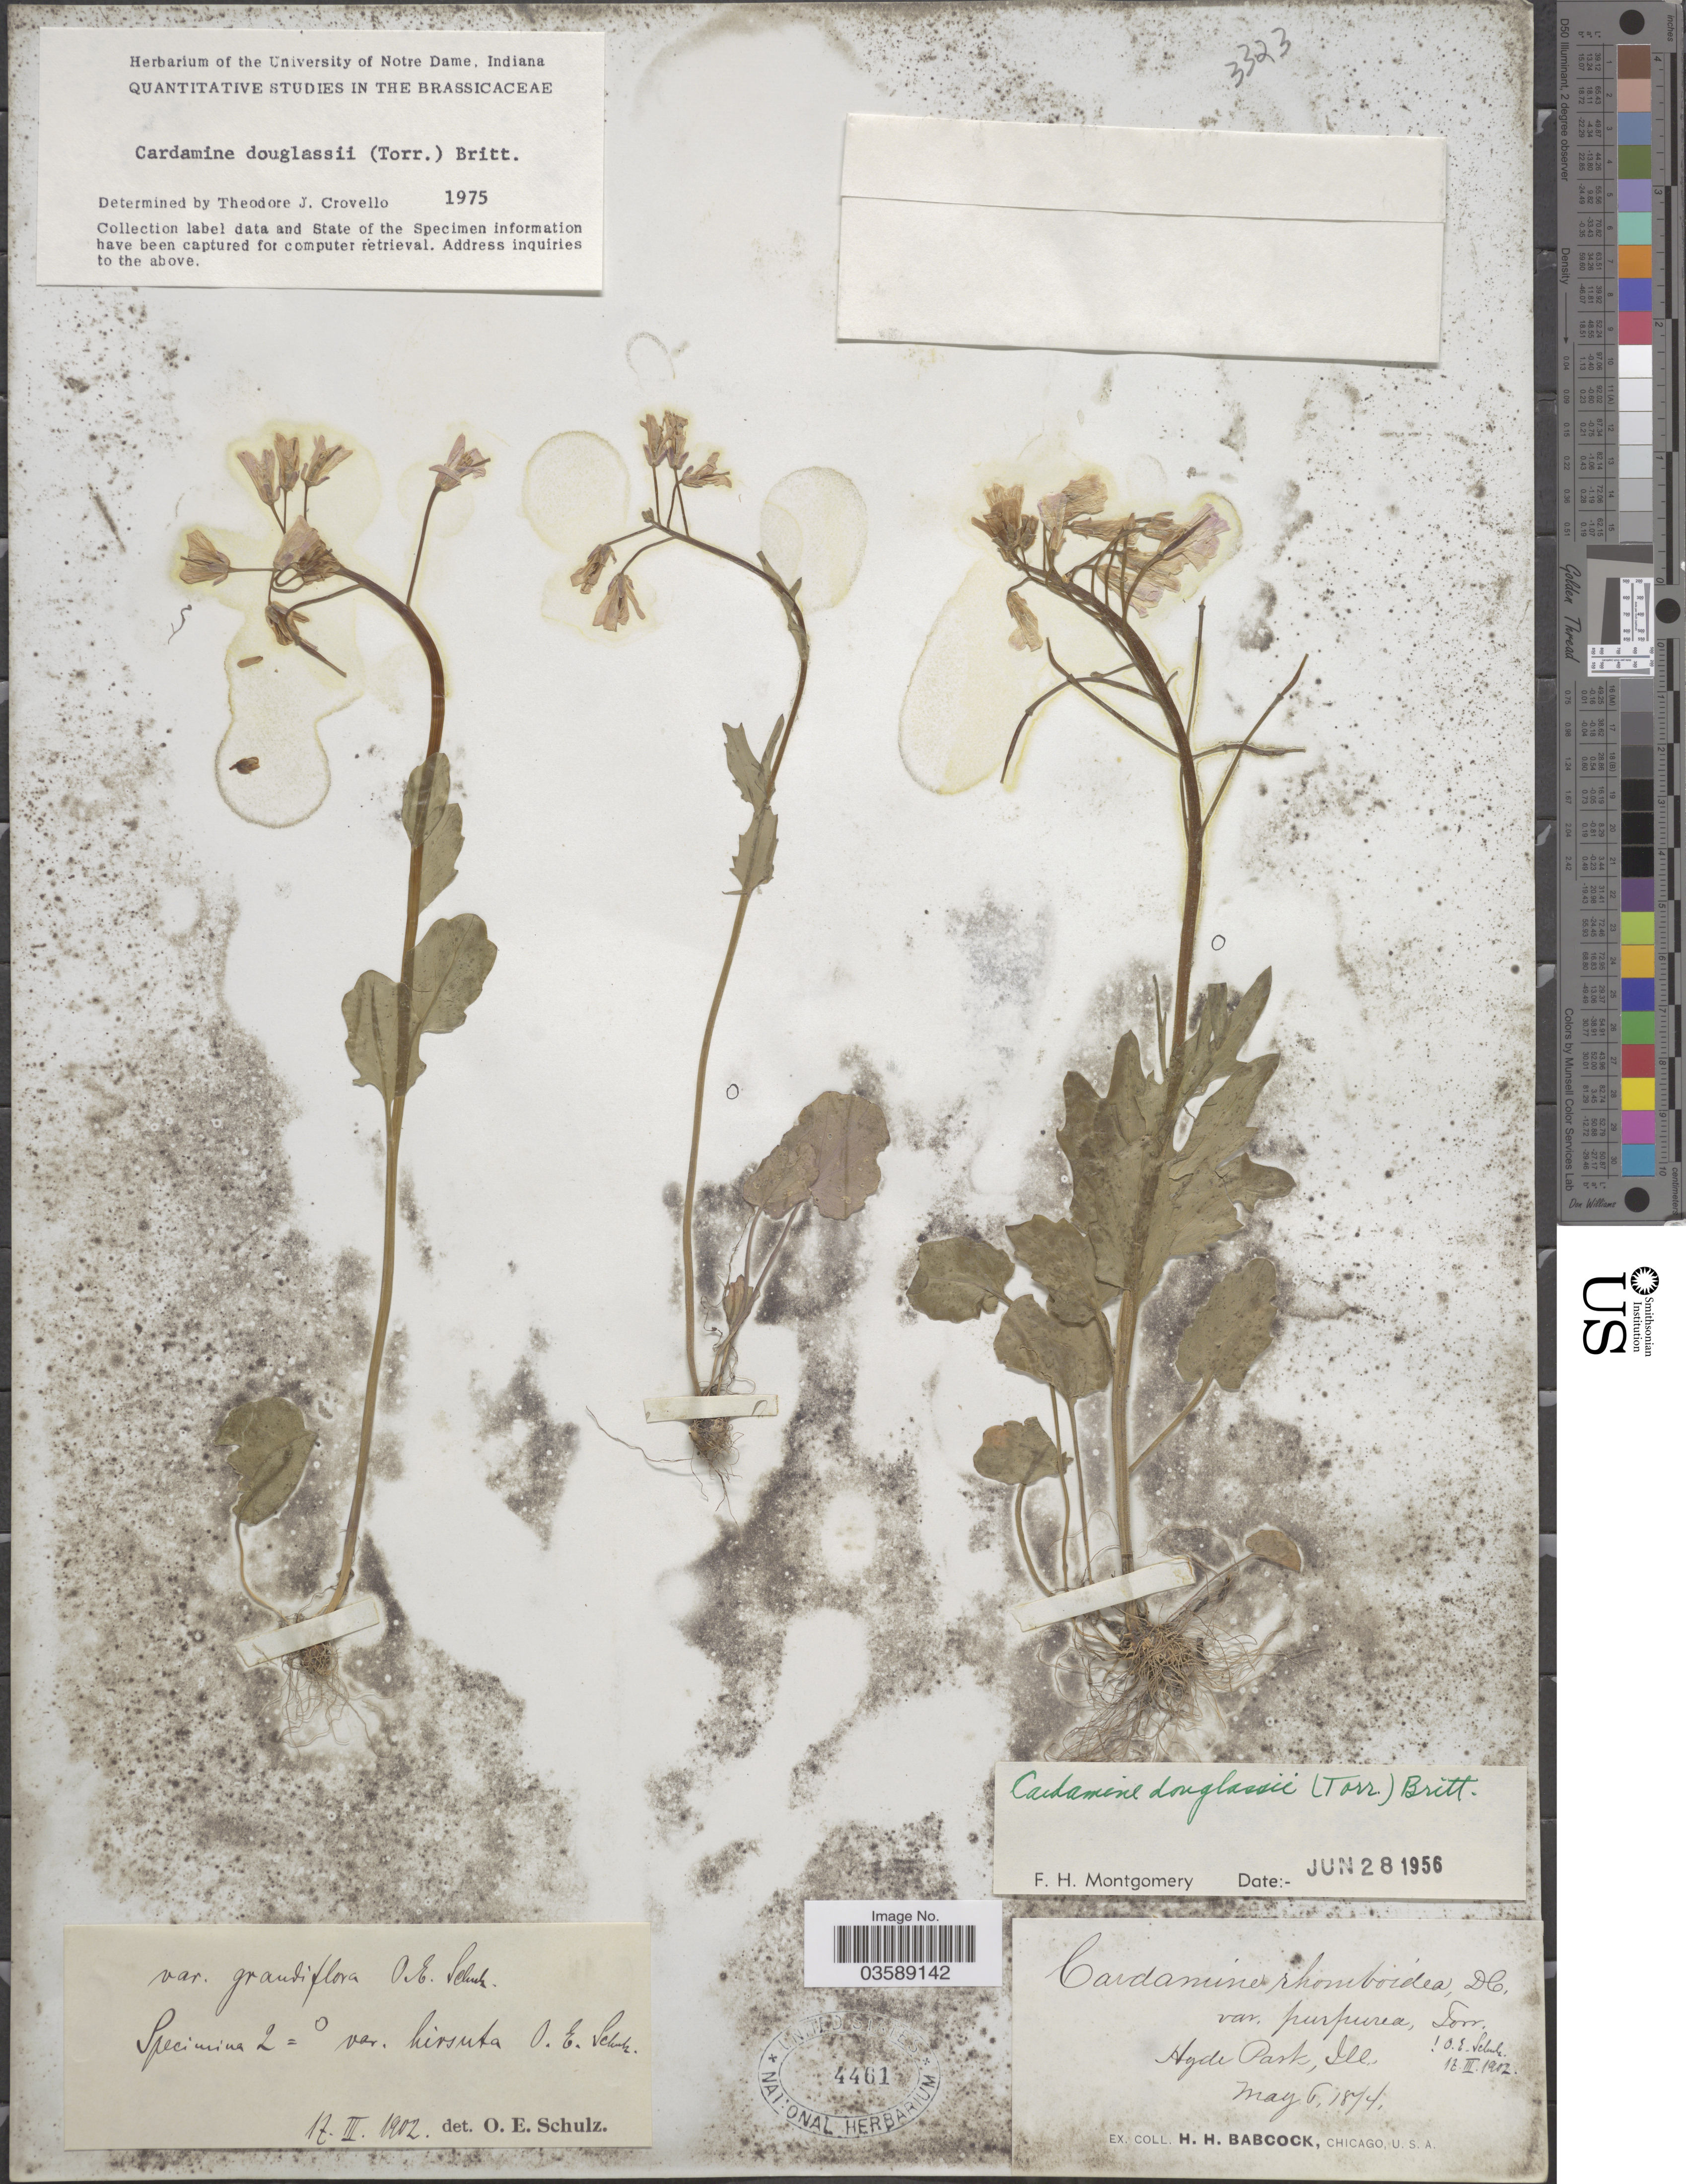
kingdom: Plantae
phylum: Tracheophyta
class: Magnoliopsida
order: Brassicales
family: Brassicaceae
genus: Cardamine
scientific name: Cardamine douglassii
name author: Britton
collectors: H. Babcock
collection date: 1874-05-06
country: United States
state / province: Illinois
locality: Hyde Park.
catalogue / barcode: US 4461